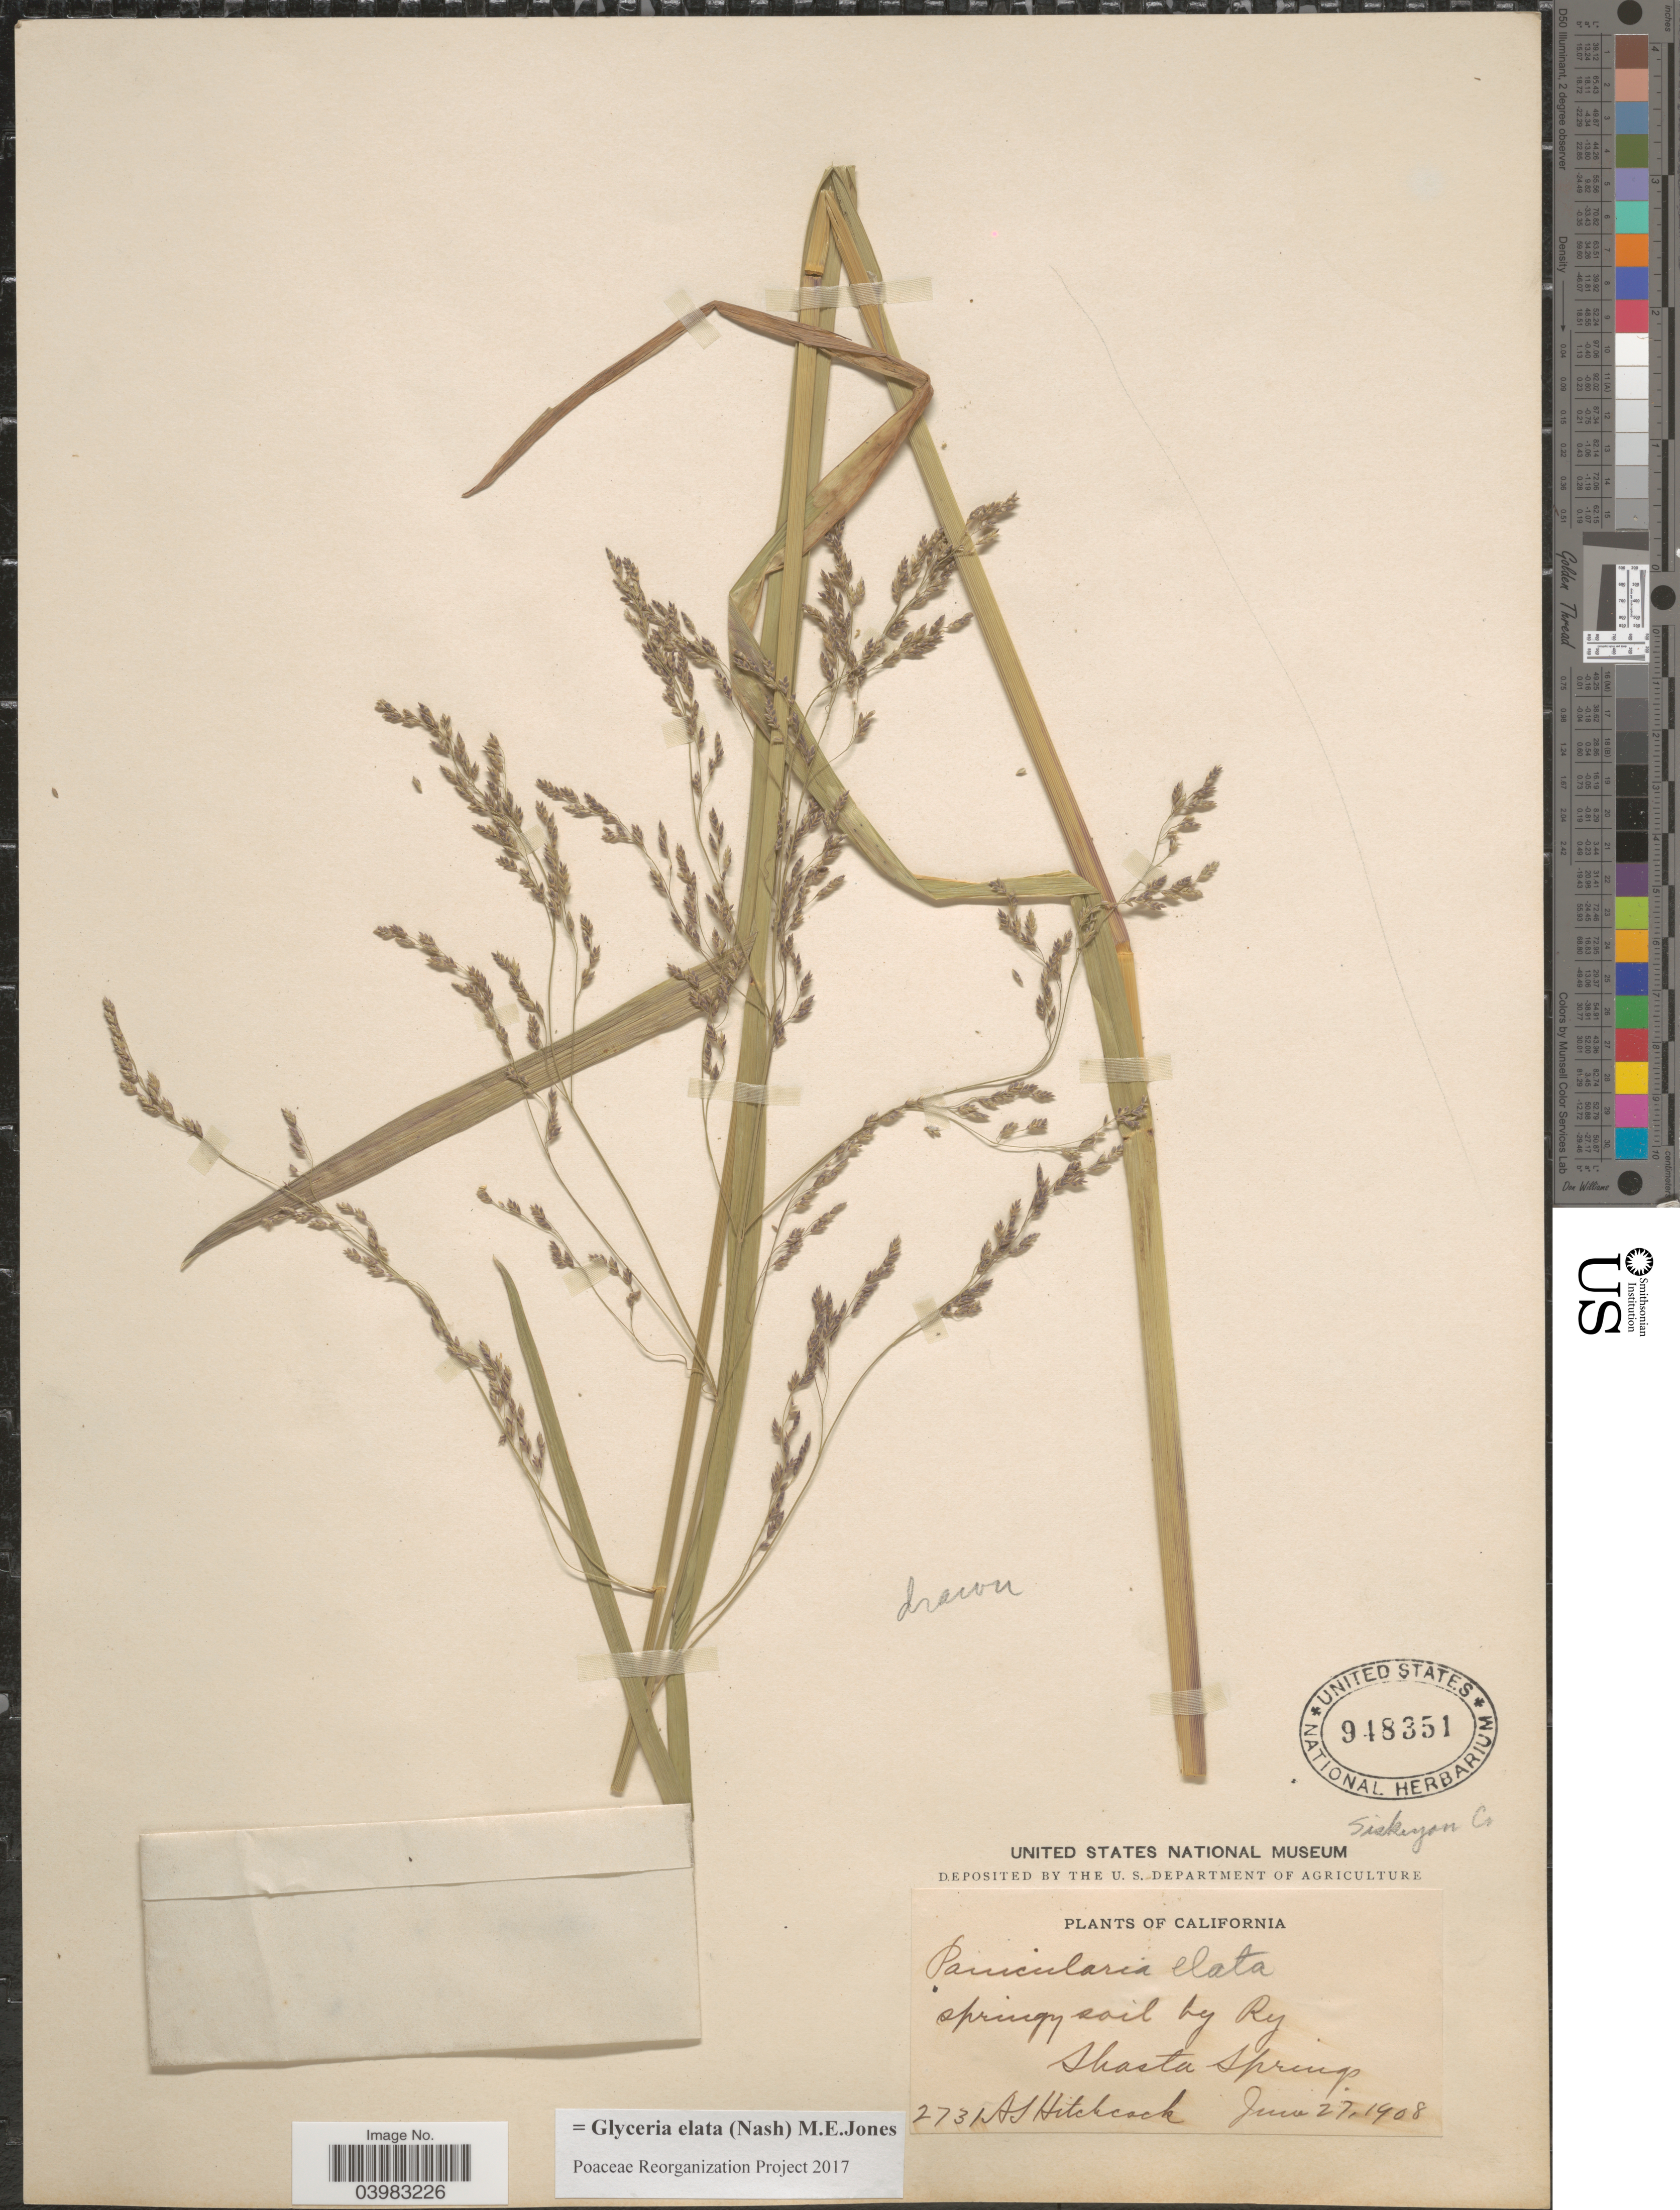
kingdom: Plantae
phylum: Tracheophyta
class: Liliopsida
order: Poales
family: Poaceae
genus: Glyceria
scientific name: Glyceria elata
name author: (Nash) M.E. Jones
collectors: A. S. Hitchcock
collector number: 2731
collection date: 1908-06-27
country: United States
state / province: California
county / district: Siskiyou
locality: Siskiyou Co. Springy soil by Ry Shasta Springs.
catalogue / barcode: US 948351